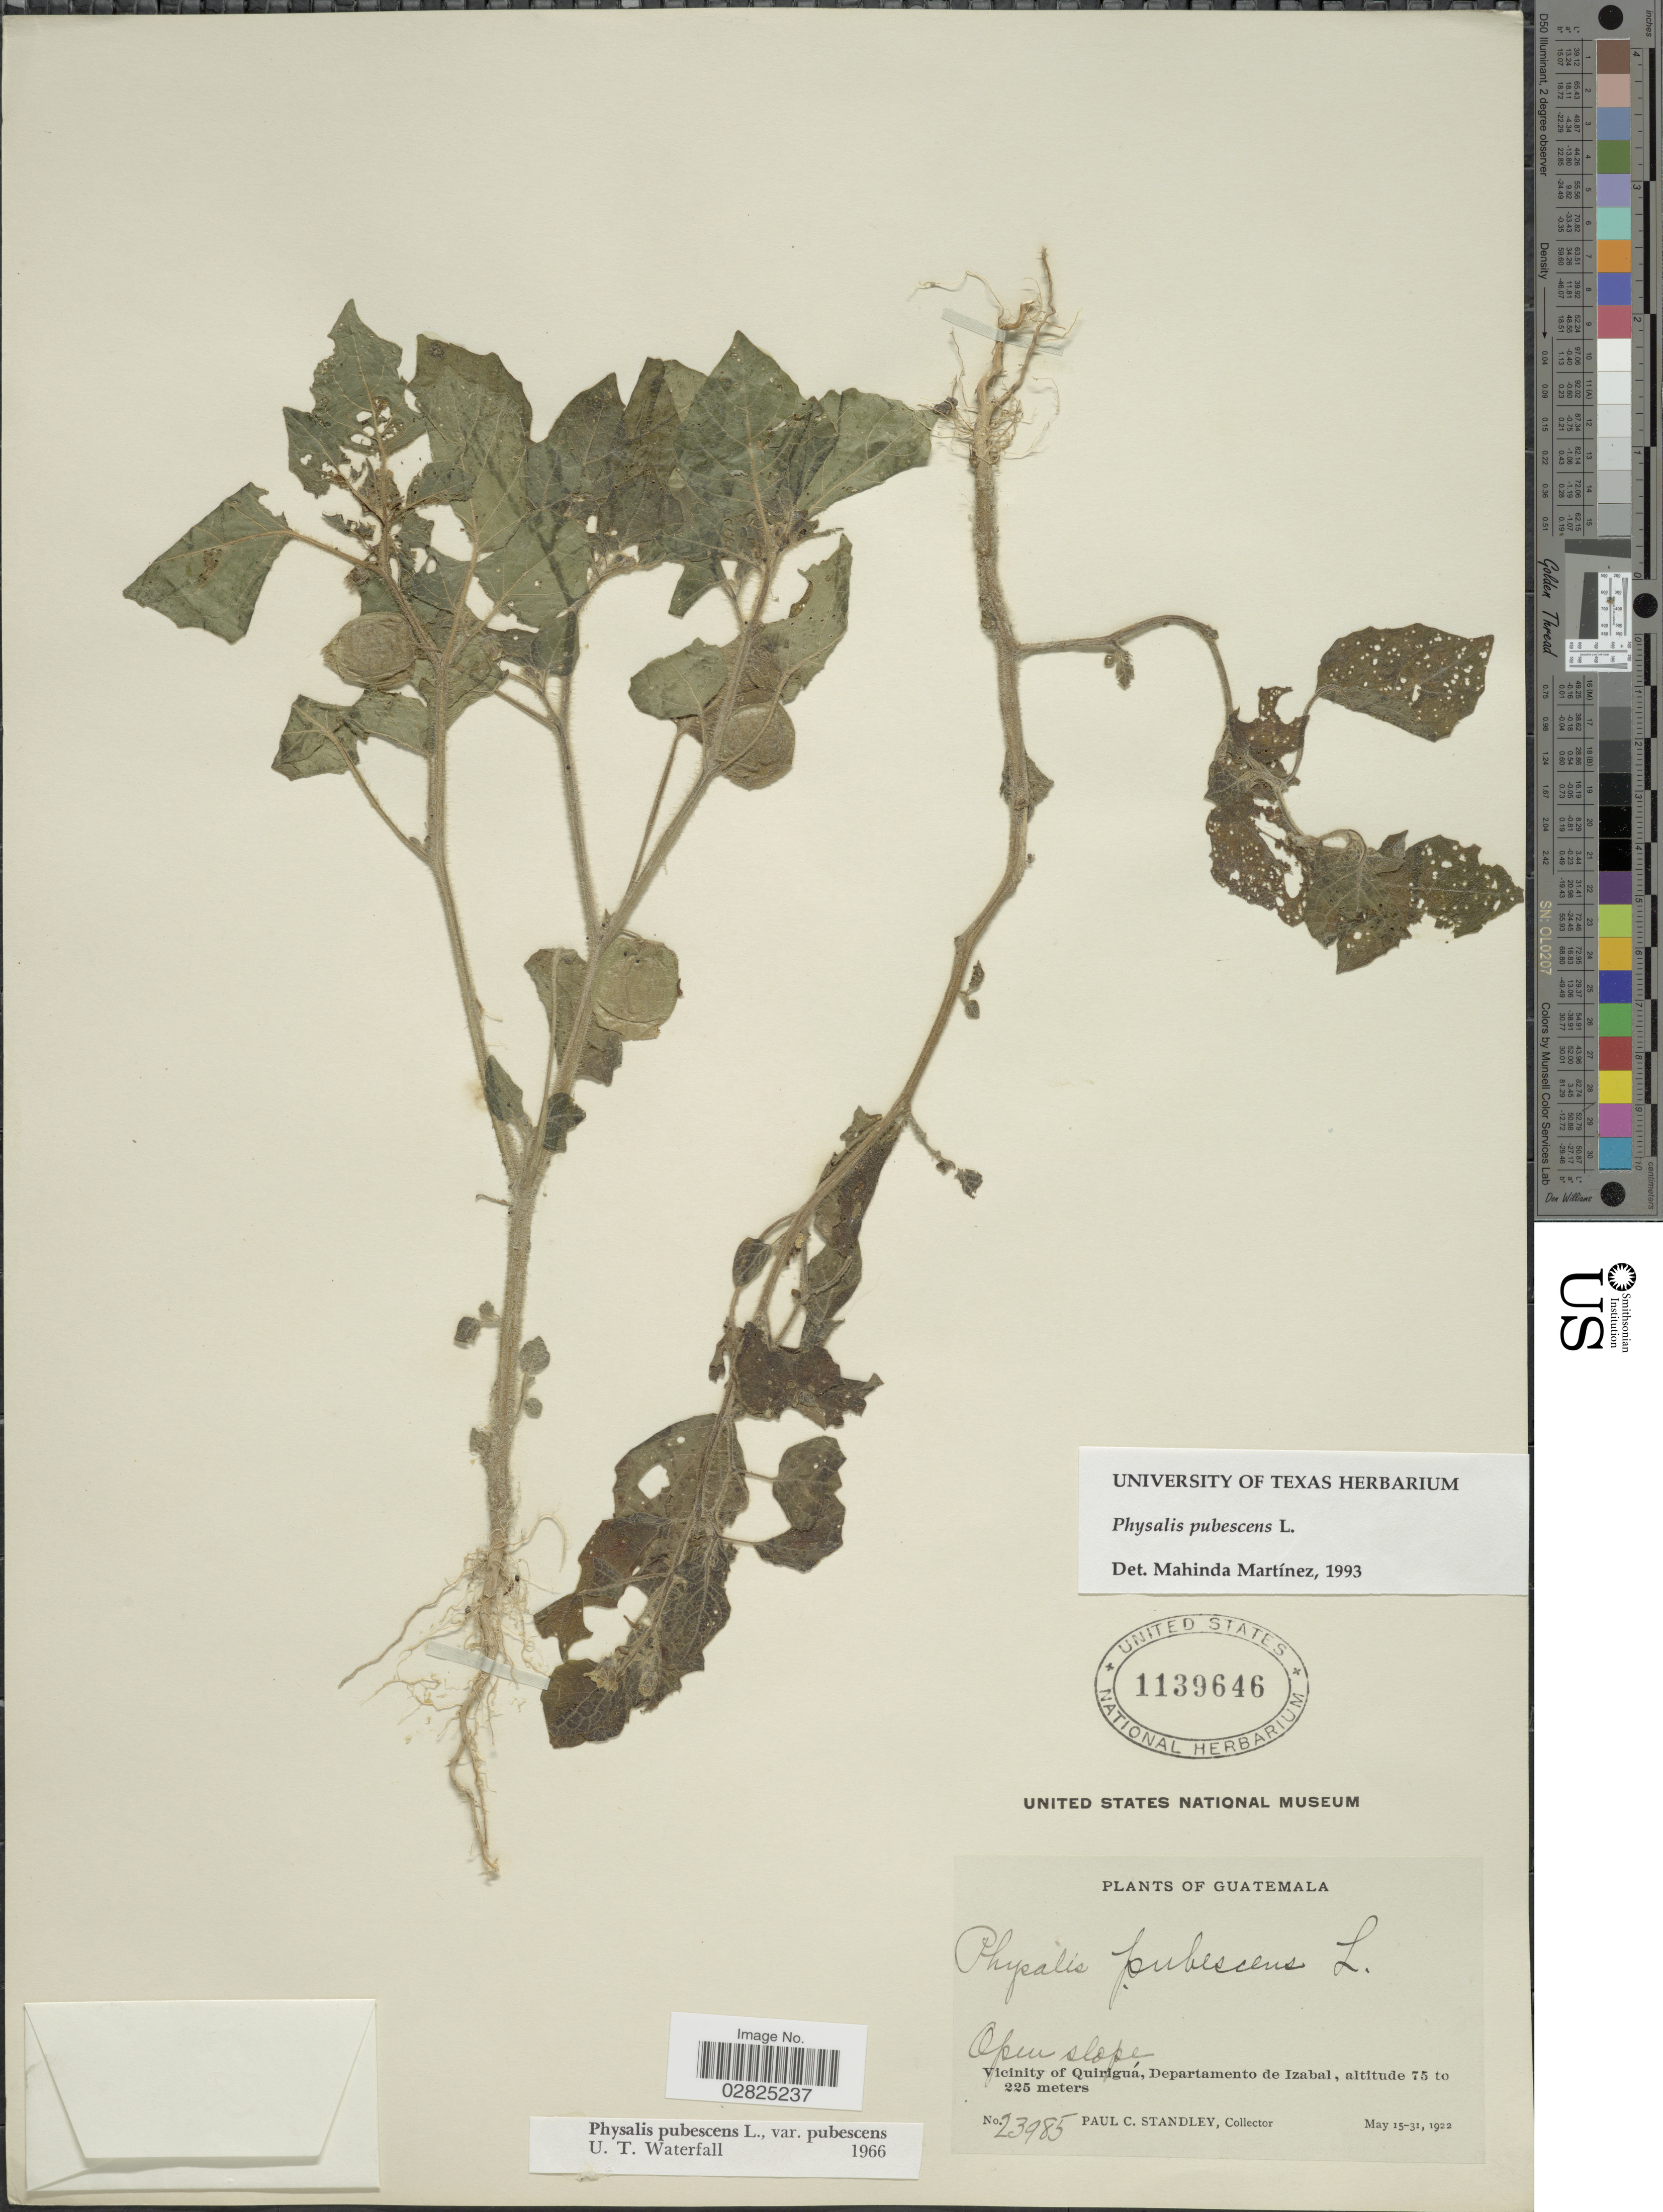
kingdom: Plantae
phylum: Tracheophyta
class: Magnoliopsida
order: Solanales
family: Solanaceae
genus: Physalis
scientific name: Physalis pubescens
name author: L.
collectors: P. C. Standley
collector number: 23985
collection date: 1922-05-15/1922-05-31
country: Guatemala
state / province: Izabal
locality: Vicinity of Quiriguá, Departamento de Izabal.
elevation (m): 75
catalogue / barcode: US 1139646